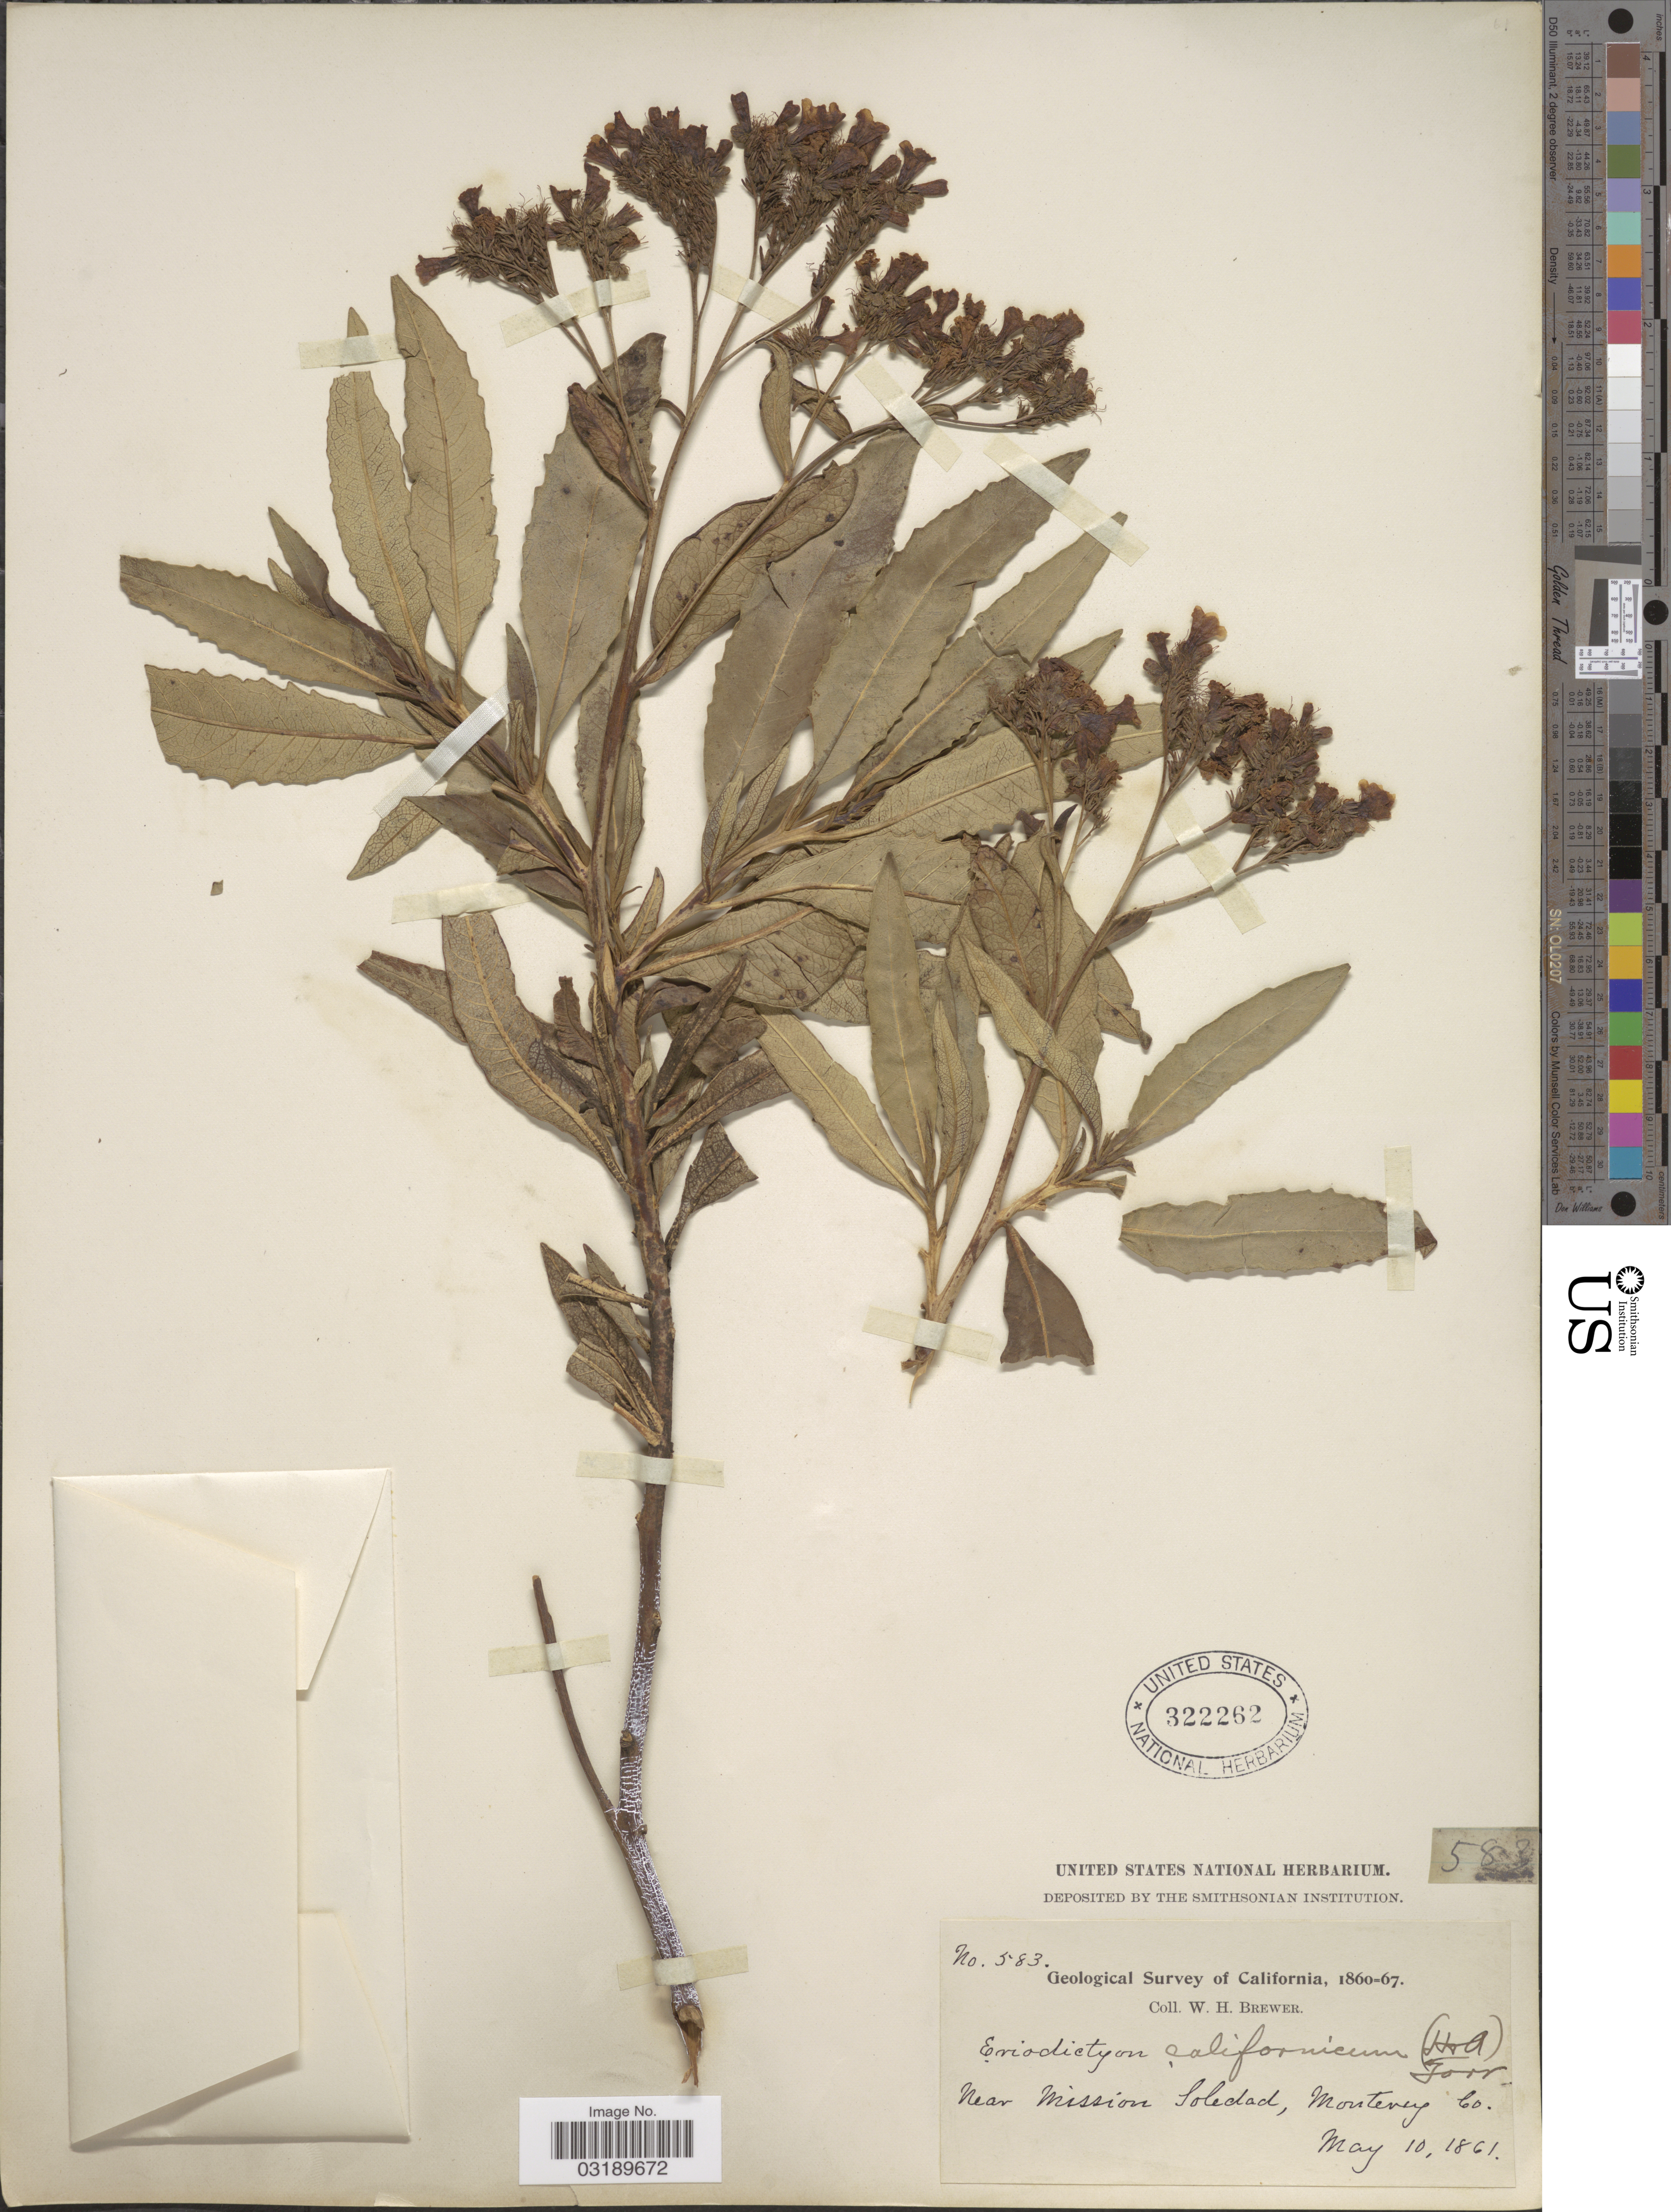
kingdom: Plantae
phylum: Tracheophyta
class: Magnoliopsida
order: Boraginales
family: Namaceae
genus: Eriodictyon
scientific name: Eriodictyon californicum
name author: (Hook. & Arn.) Torr.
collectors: W. H. Brewer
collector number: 583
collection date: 1861-05-10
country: United States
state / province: California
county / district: Monterey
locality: Near Mission Soledad, Monterey Co.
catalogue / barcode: US 322262